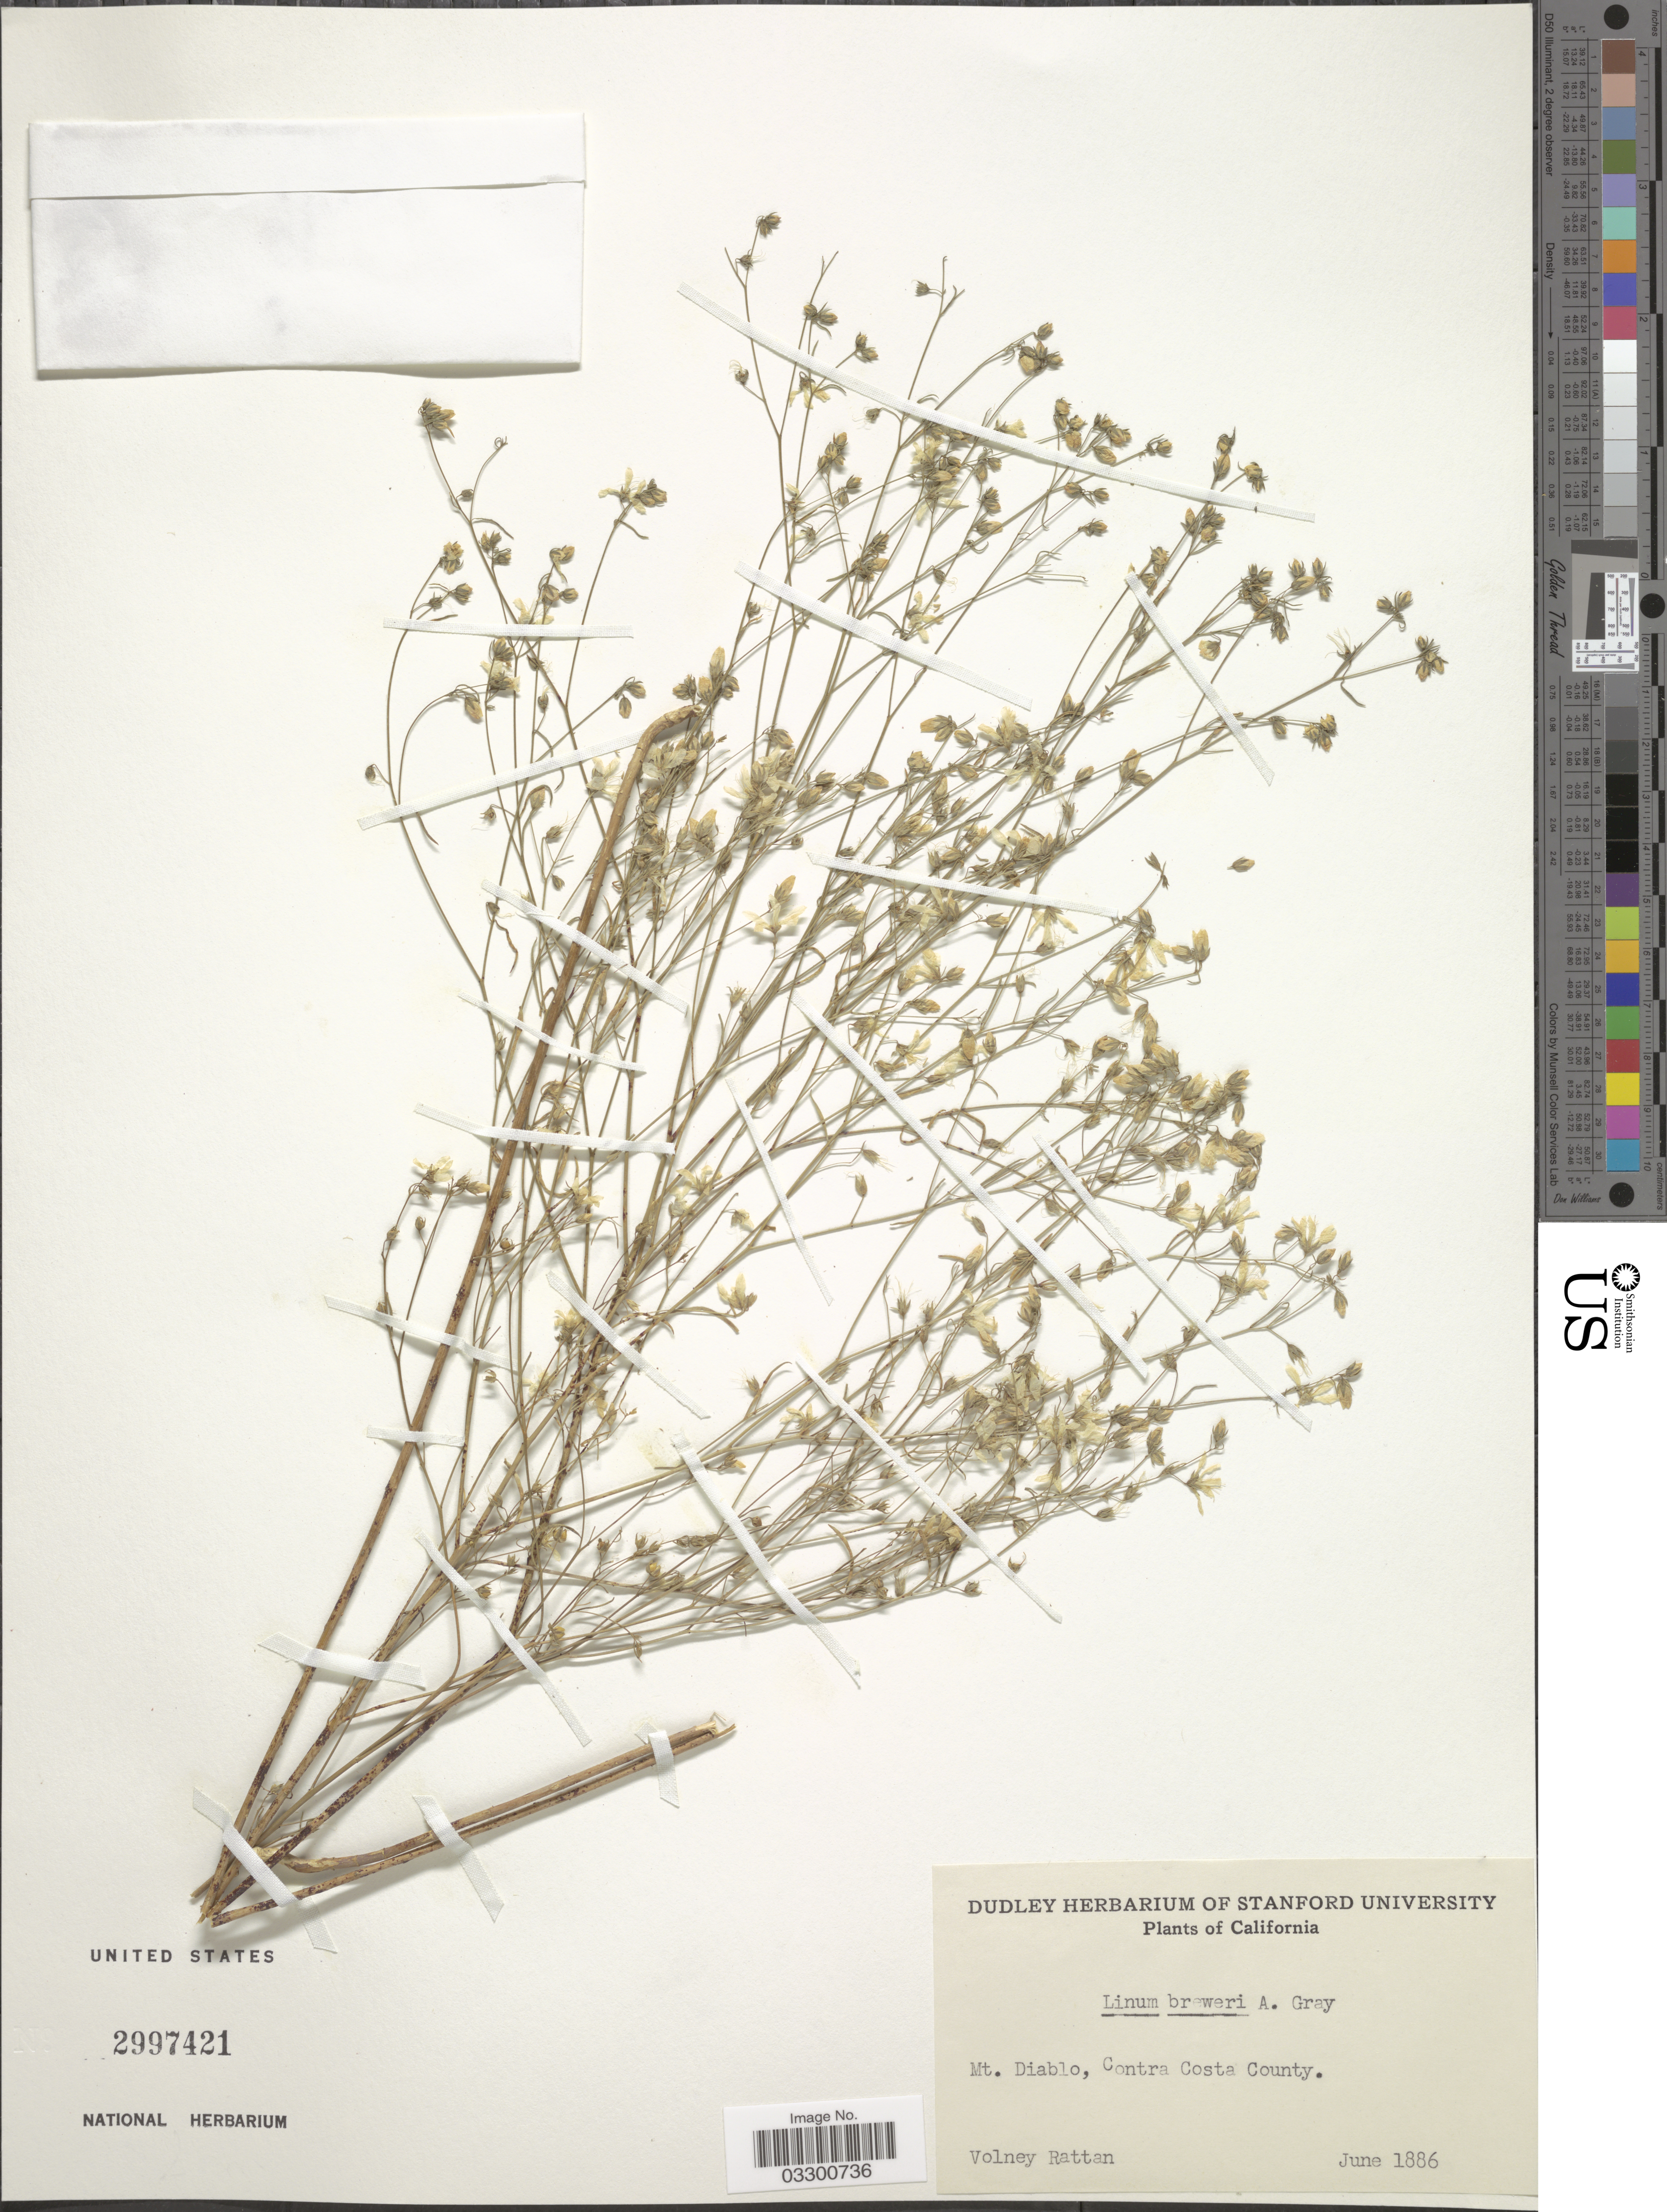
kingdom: Plantae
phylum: Tracheophyta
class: Magnoliopsida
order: Malpighiales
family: Linaceae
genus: Hesperolinon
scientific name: Hesperolinon breweri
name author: (A. Gray) Small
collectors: V. Rattan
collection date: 1886-06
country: United States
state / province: California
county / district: Contra Costa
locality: Mt. Diablo, Contra Costa County.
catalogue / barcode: US 2997421